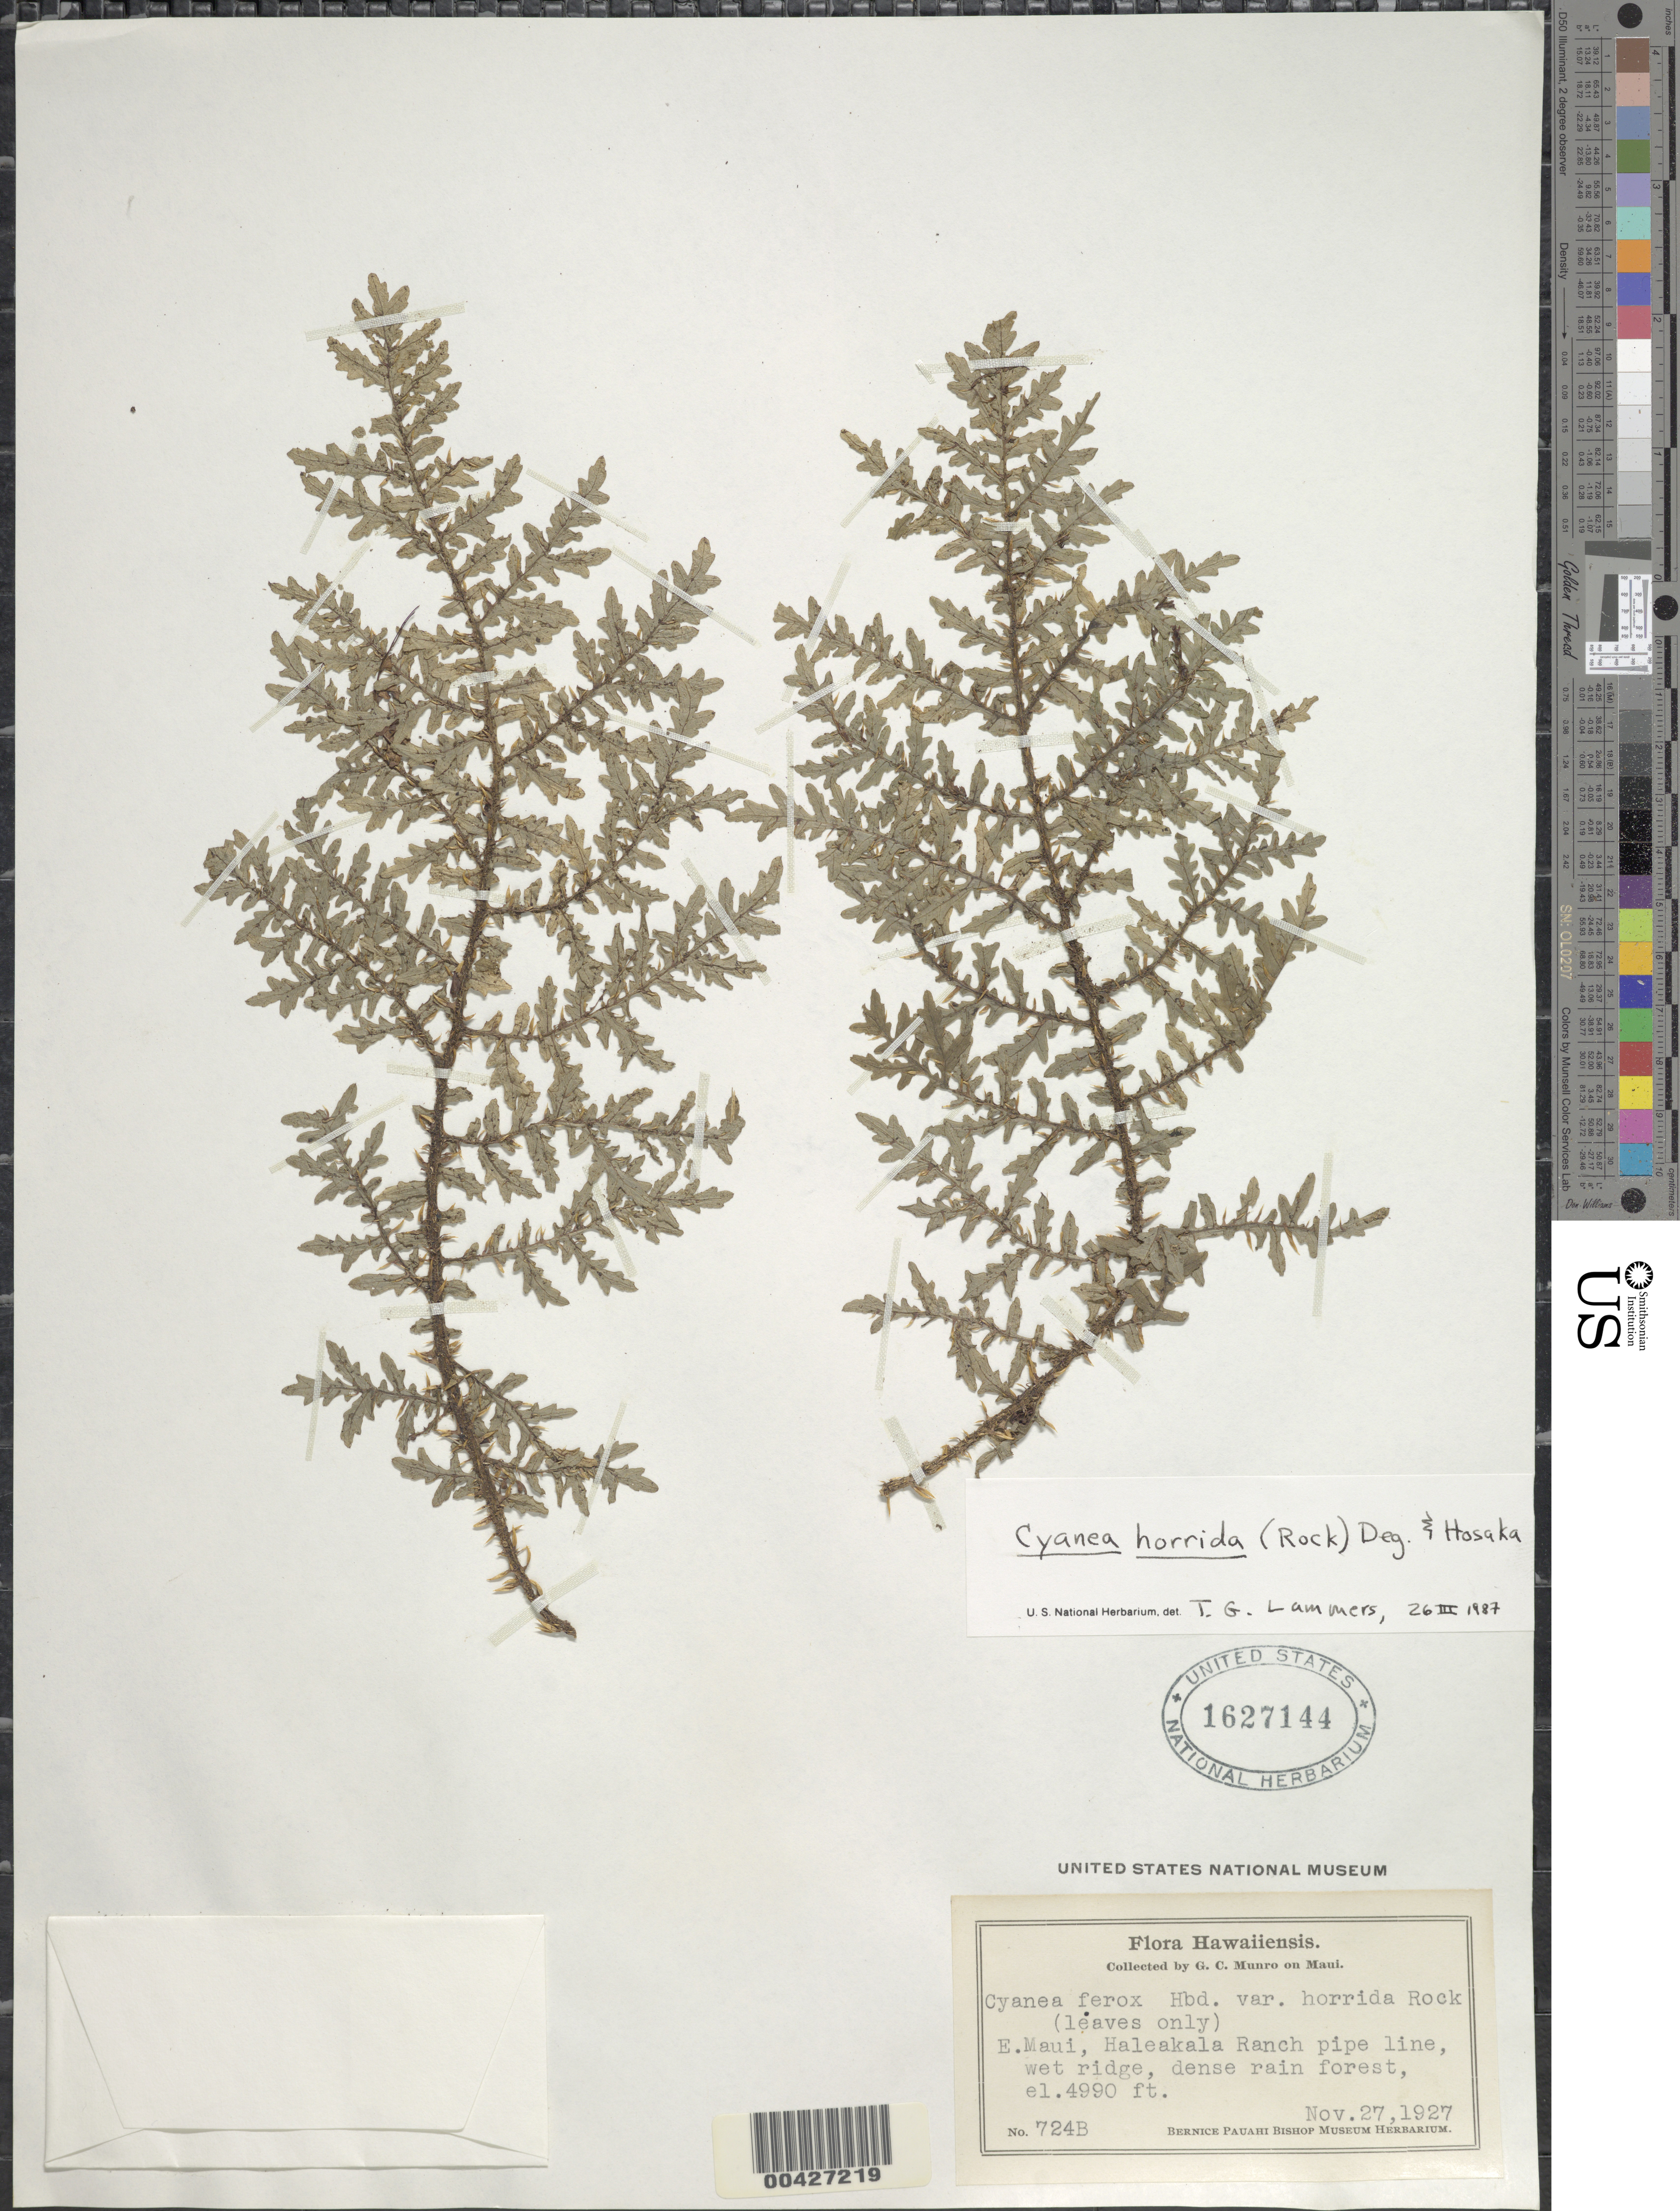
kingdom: Plantae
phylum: Tracheophyta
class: Magnoliopsida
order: Asterales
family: Campanulaceae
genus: Cyanea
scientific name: Cyanea horrida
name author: (Rock) O. Deg. & Hosaka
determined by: Lammers, T. G.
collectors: G. C. Munro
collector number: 724B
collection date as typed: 27 Nov 1927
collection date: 1927-11-27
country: United States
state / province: Hawaii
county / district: Maui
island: Maui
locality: E Maui, Haleakala Ranch pipeline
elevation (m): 1521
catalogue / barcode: US 1627144